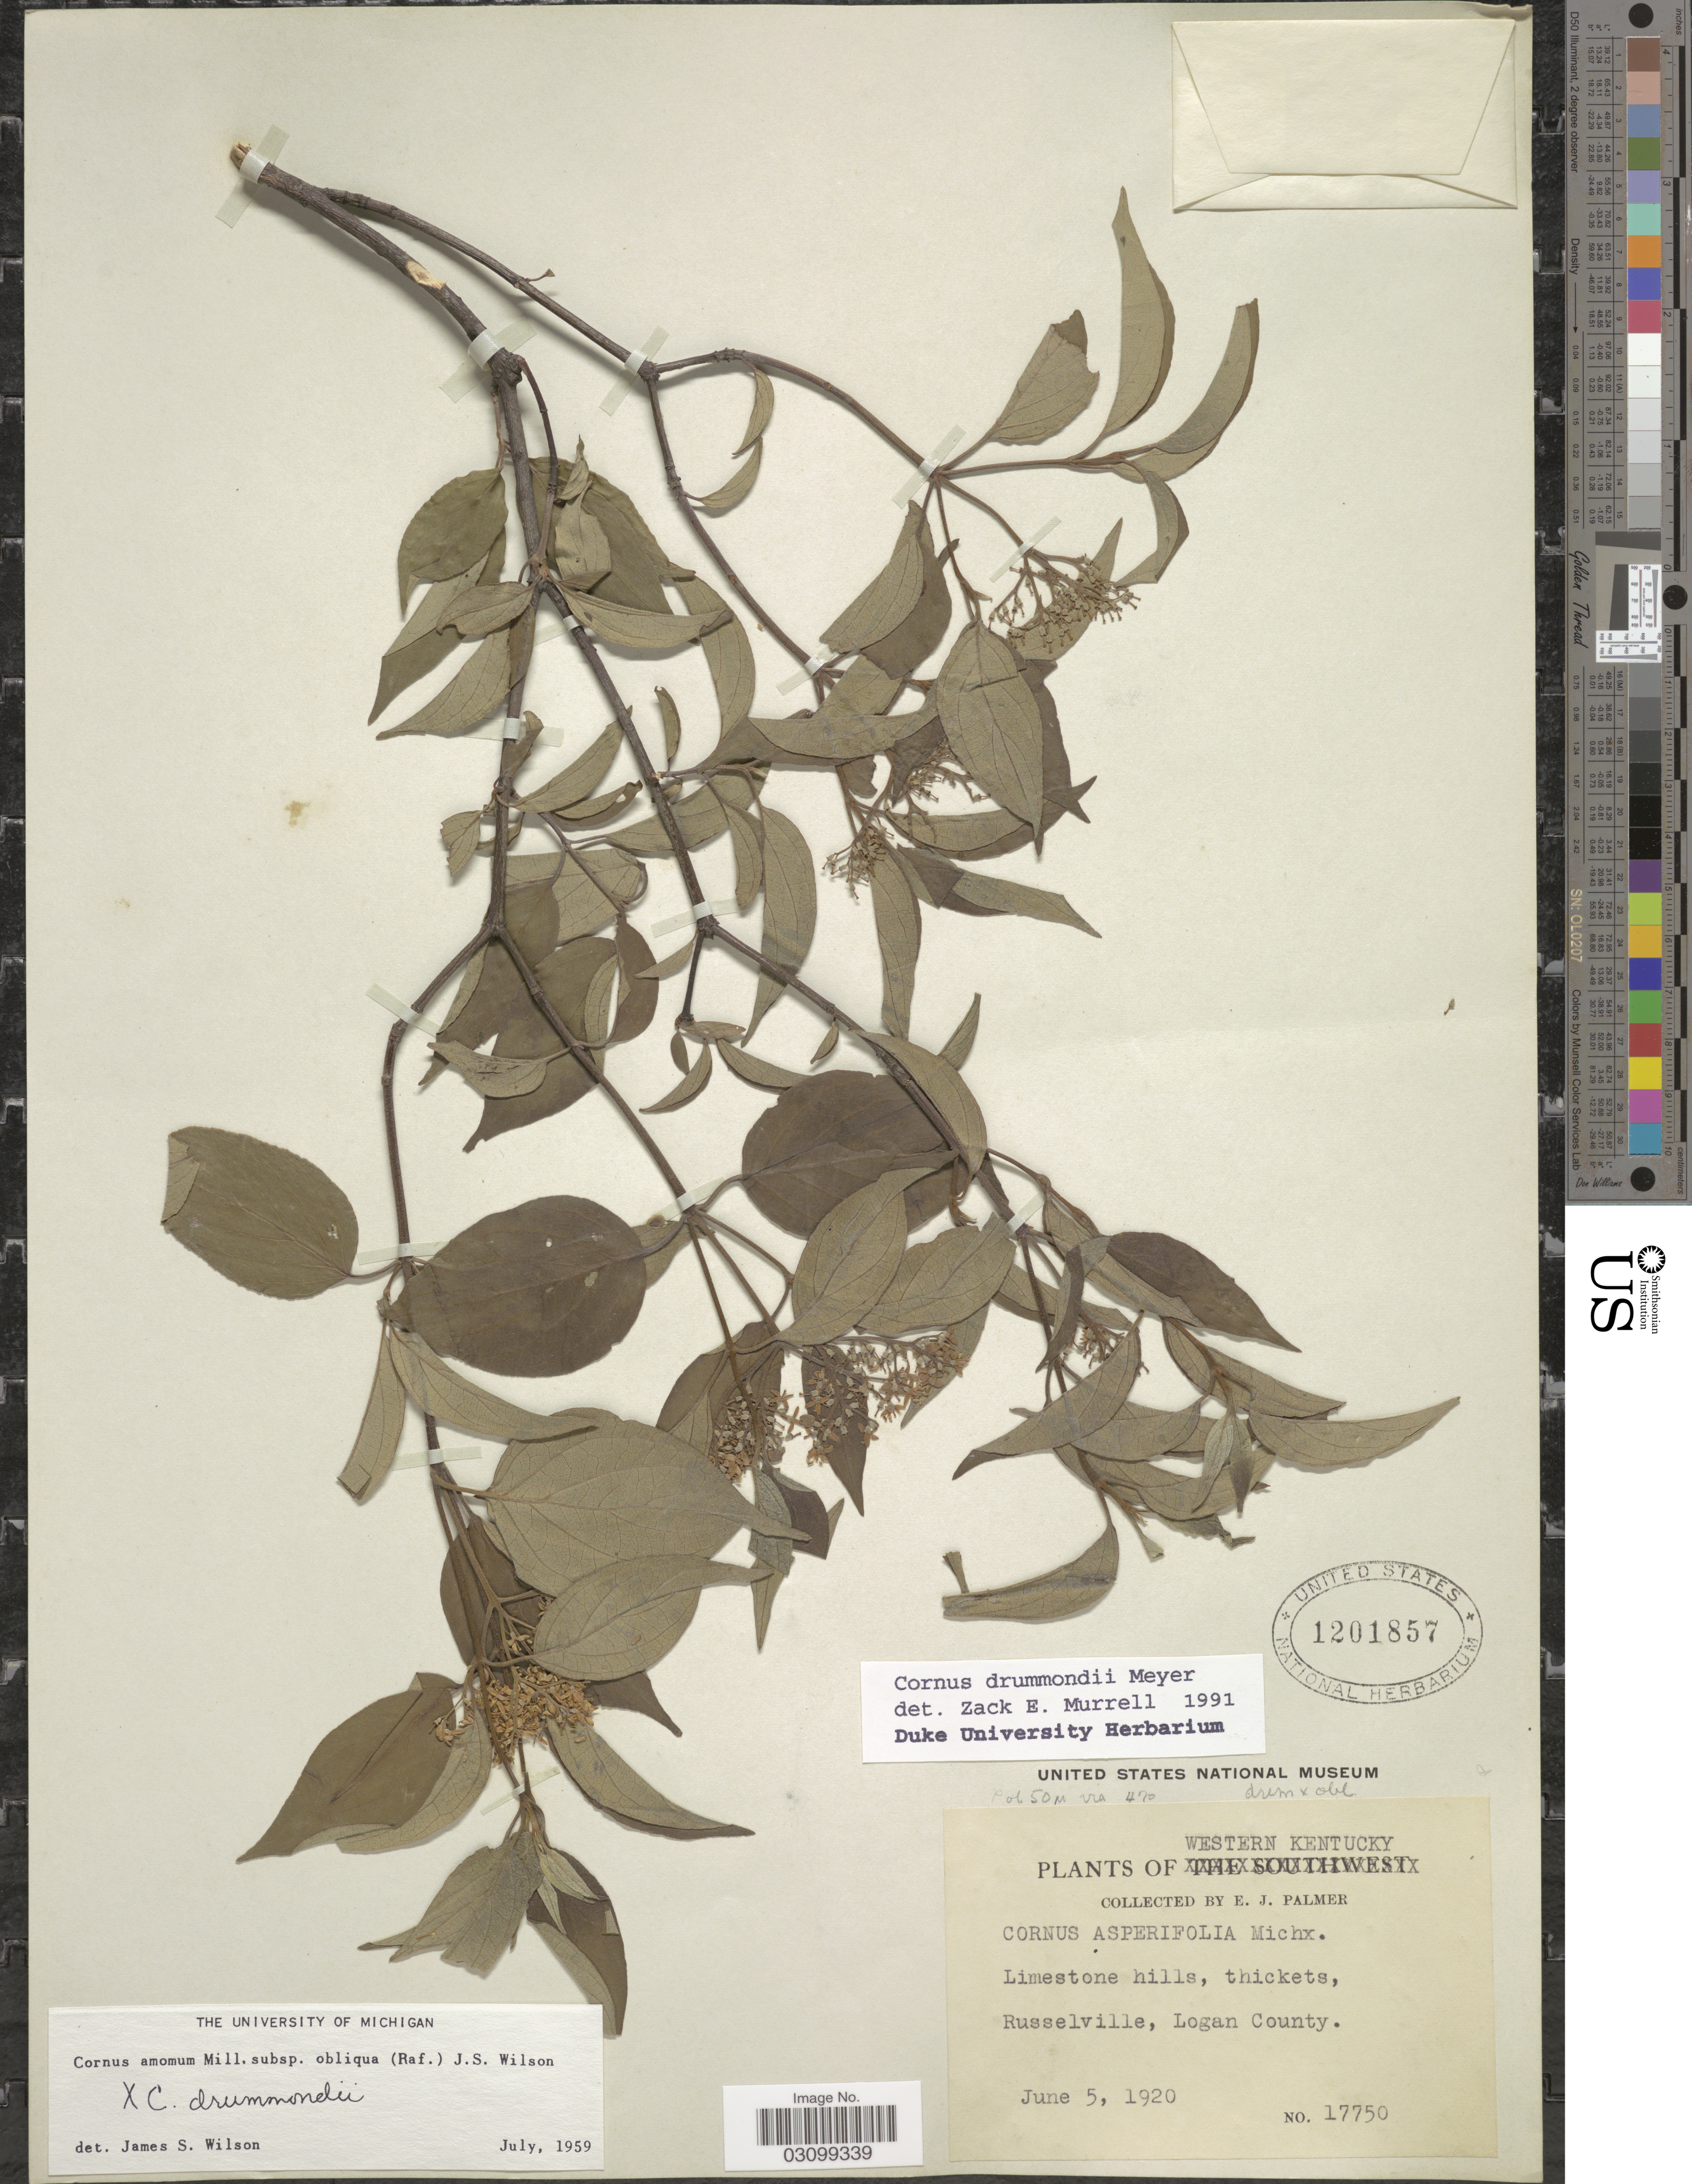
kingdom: Plantae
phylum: Tracheophyta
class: Magnoliopsida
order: Cornales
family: Cornaceae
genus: Cornus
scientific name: Cornus drummondii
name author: C.A. Mey.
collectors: E. J. Palmer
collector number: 17750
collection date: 1920-06-05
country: United States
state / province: Kentucky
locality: Western Kentucky. Limestone hills, thickets, Russelville, Logan County.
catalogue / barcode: US 1201857